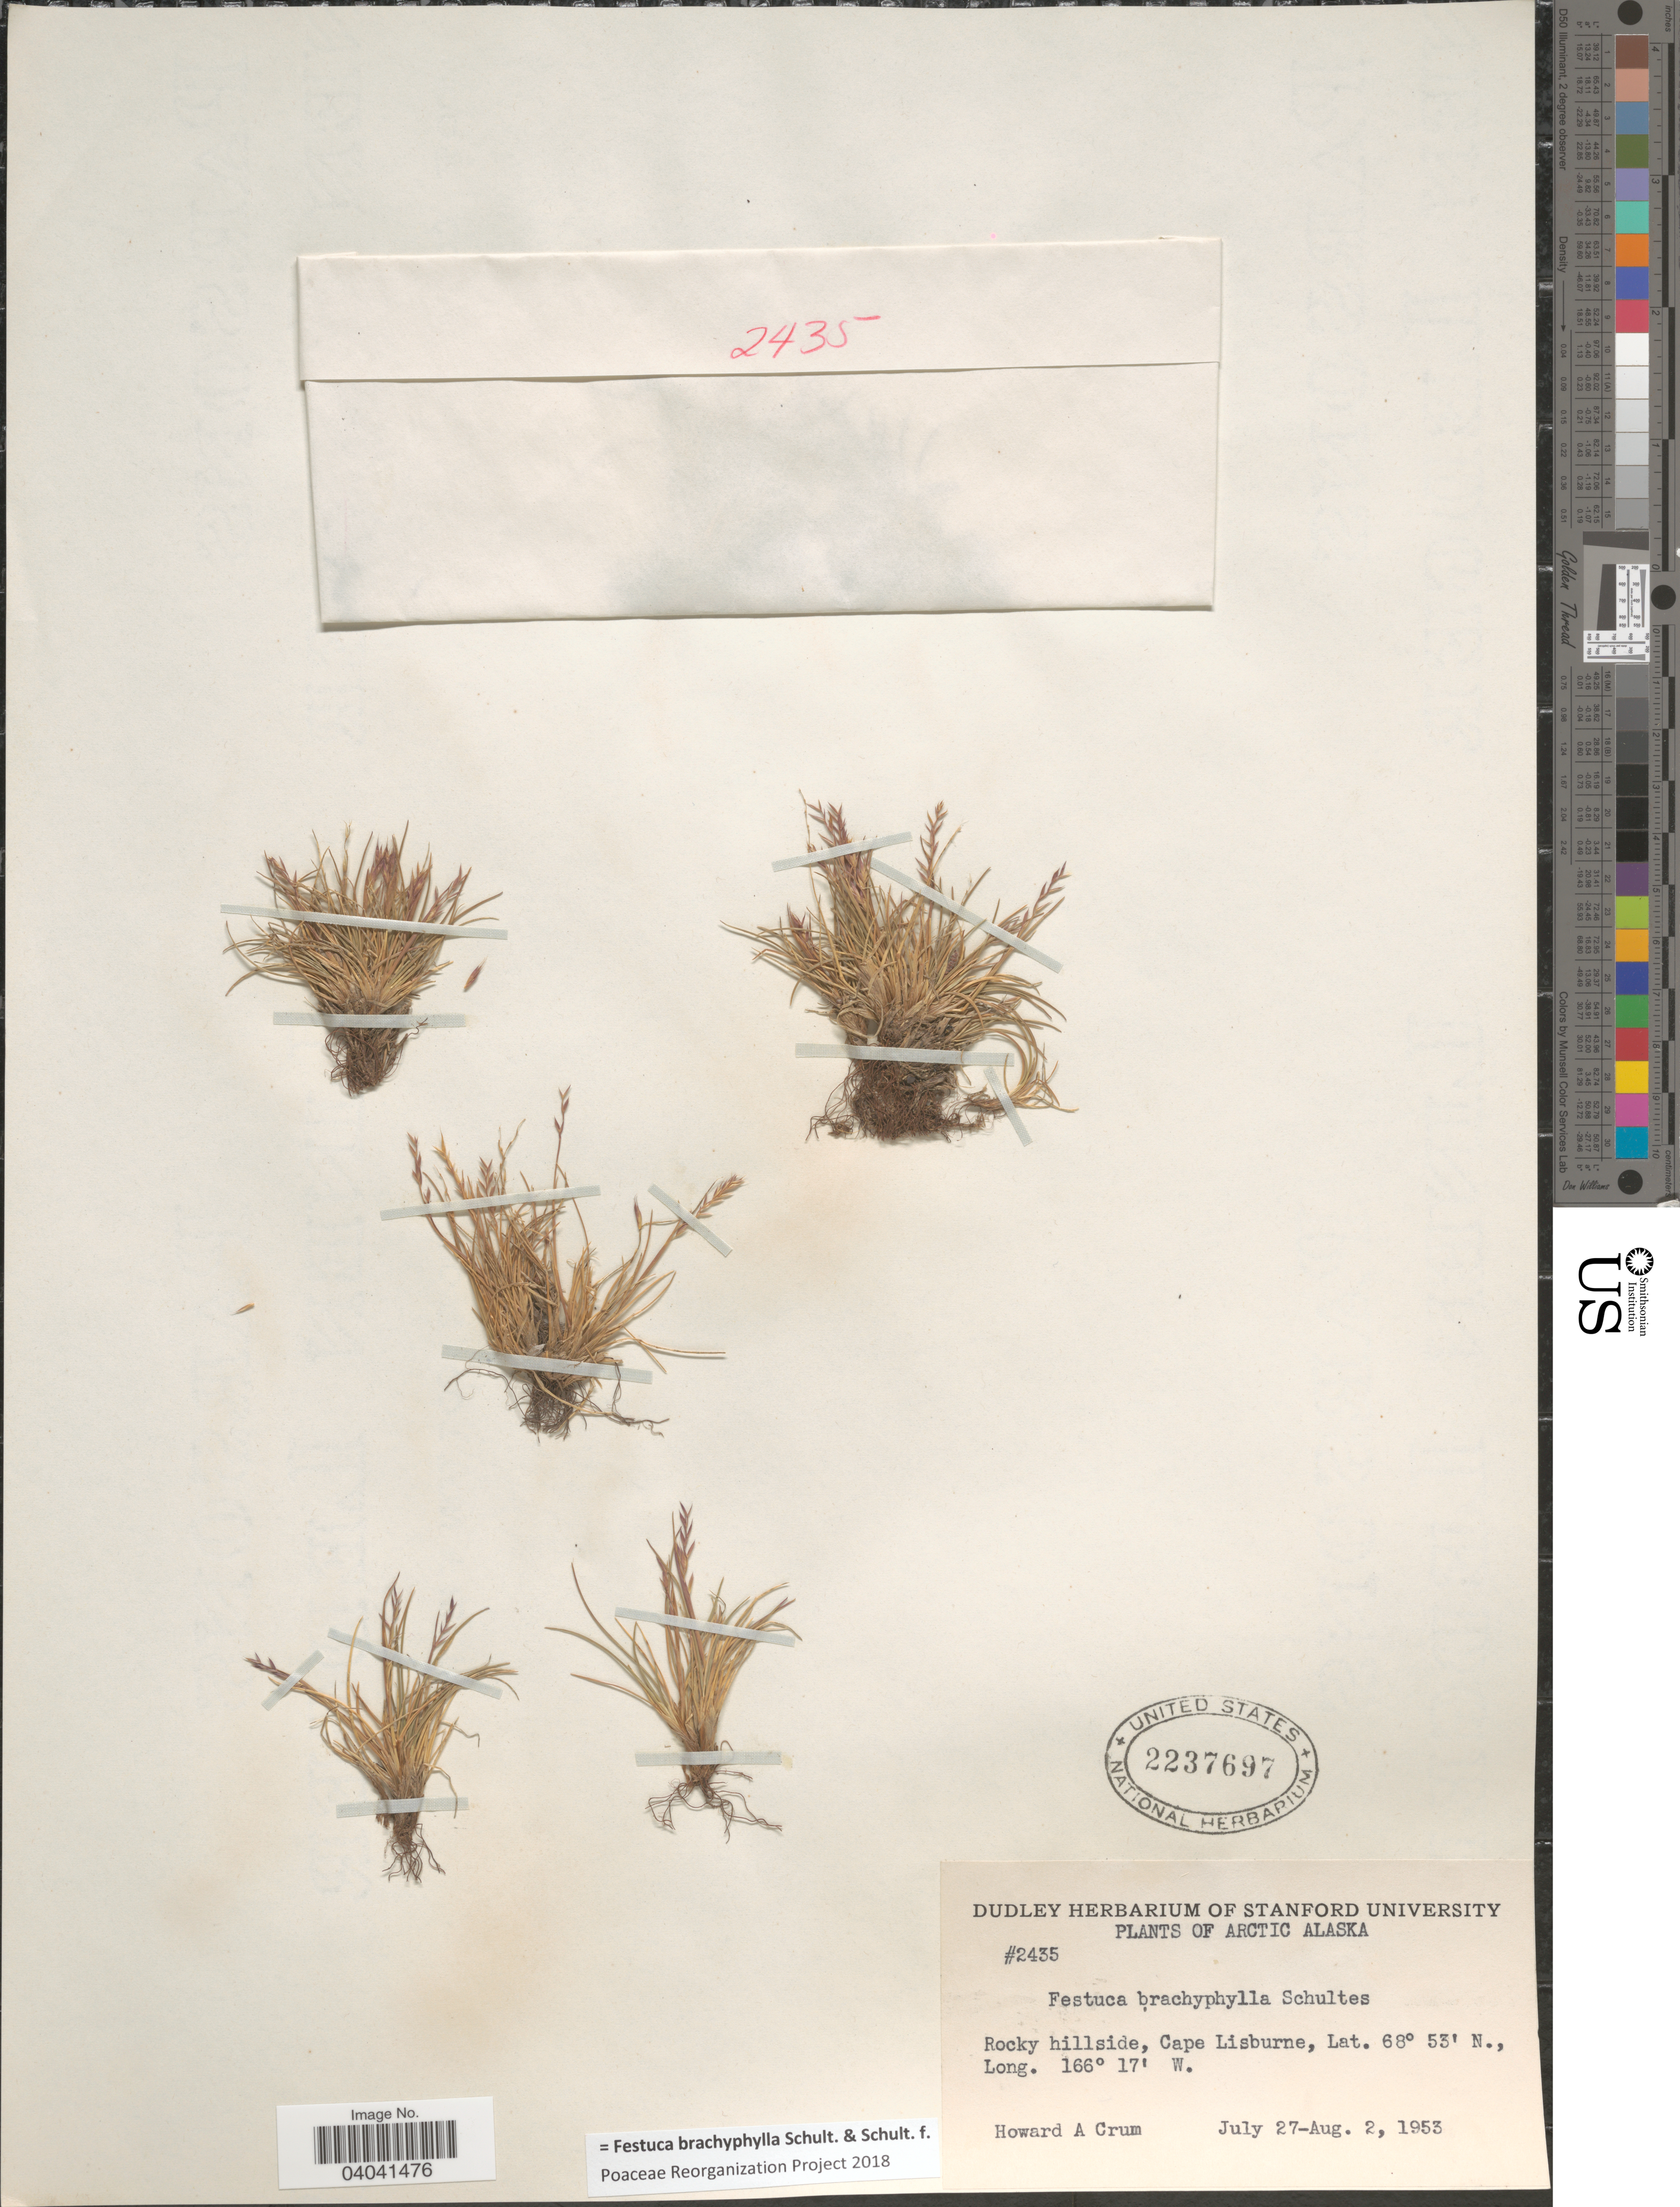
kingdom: Plantae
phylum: Tracheophyta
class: Liliopsida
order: Poales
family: Poaceae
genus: Festuca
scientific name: Festuca brachyphylla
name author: Schult. & Schult. f.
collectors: H. A. Crum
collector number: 2435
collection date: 1953-07-27/1953-08-02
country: United States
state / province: Alaska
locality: Arctic Alaska. Rocky hillside, Cape Lisburne.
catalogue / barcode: US 2237697